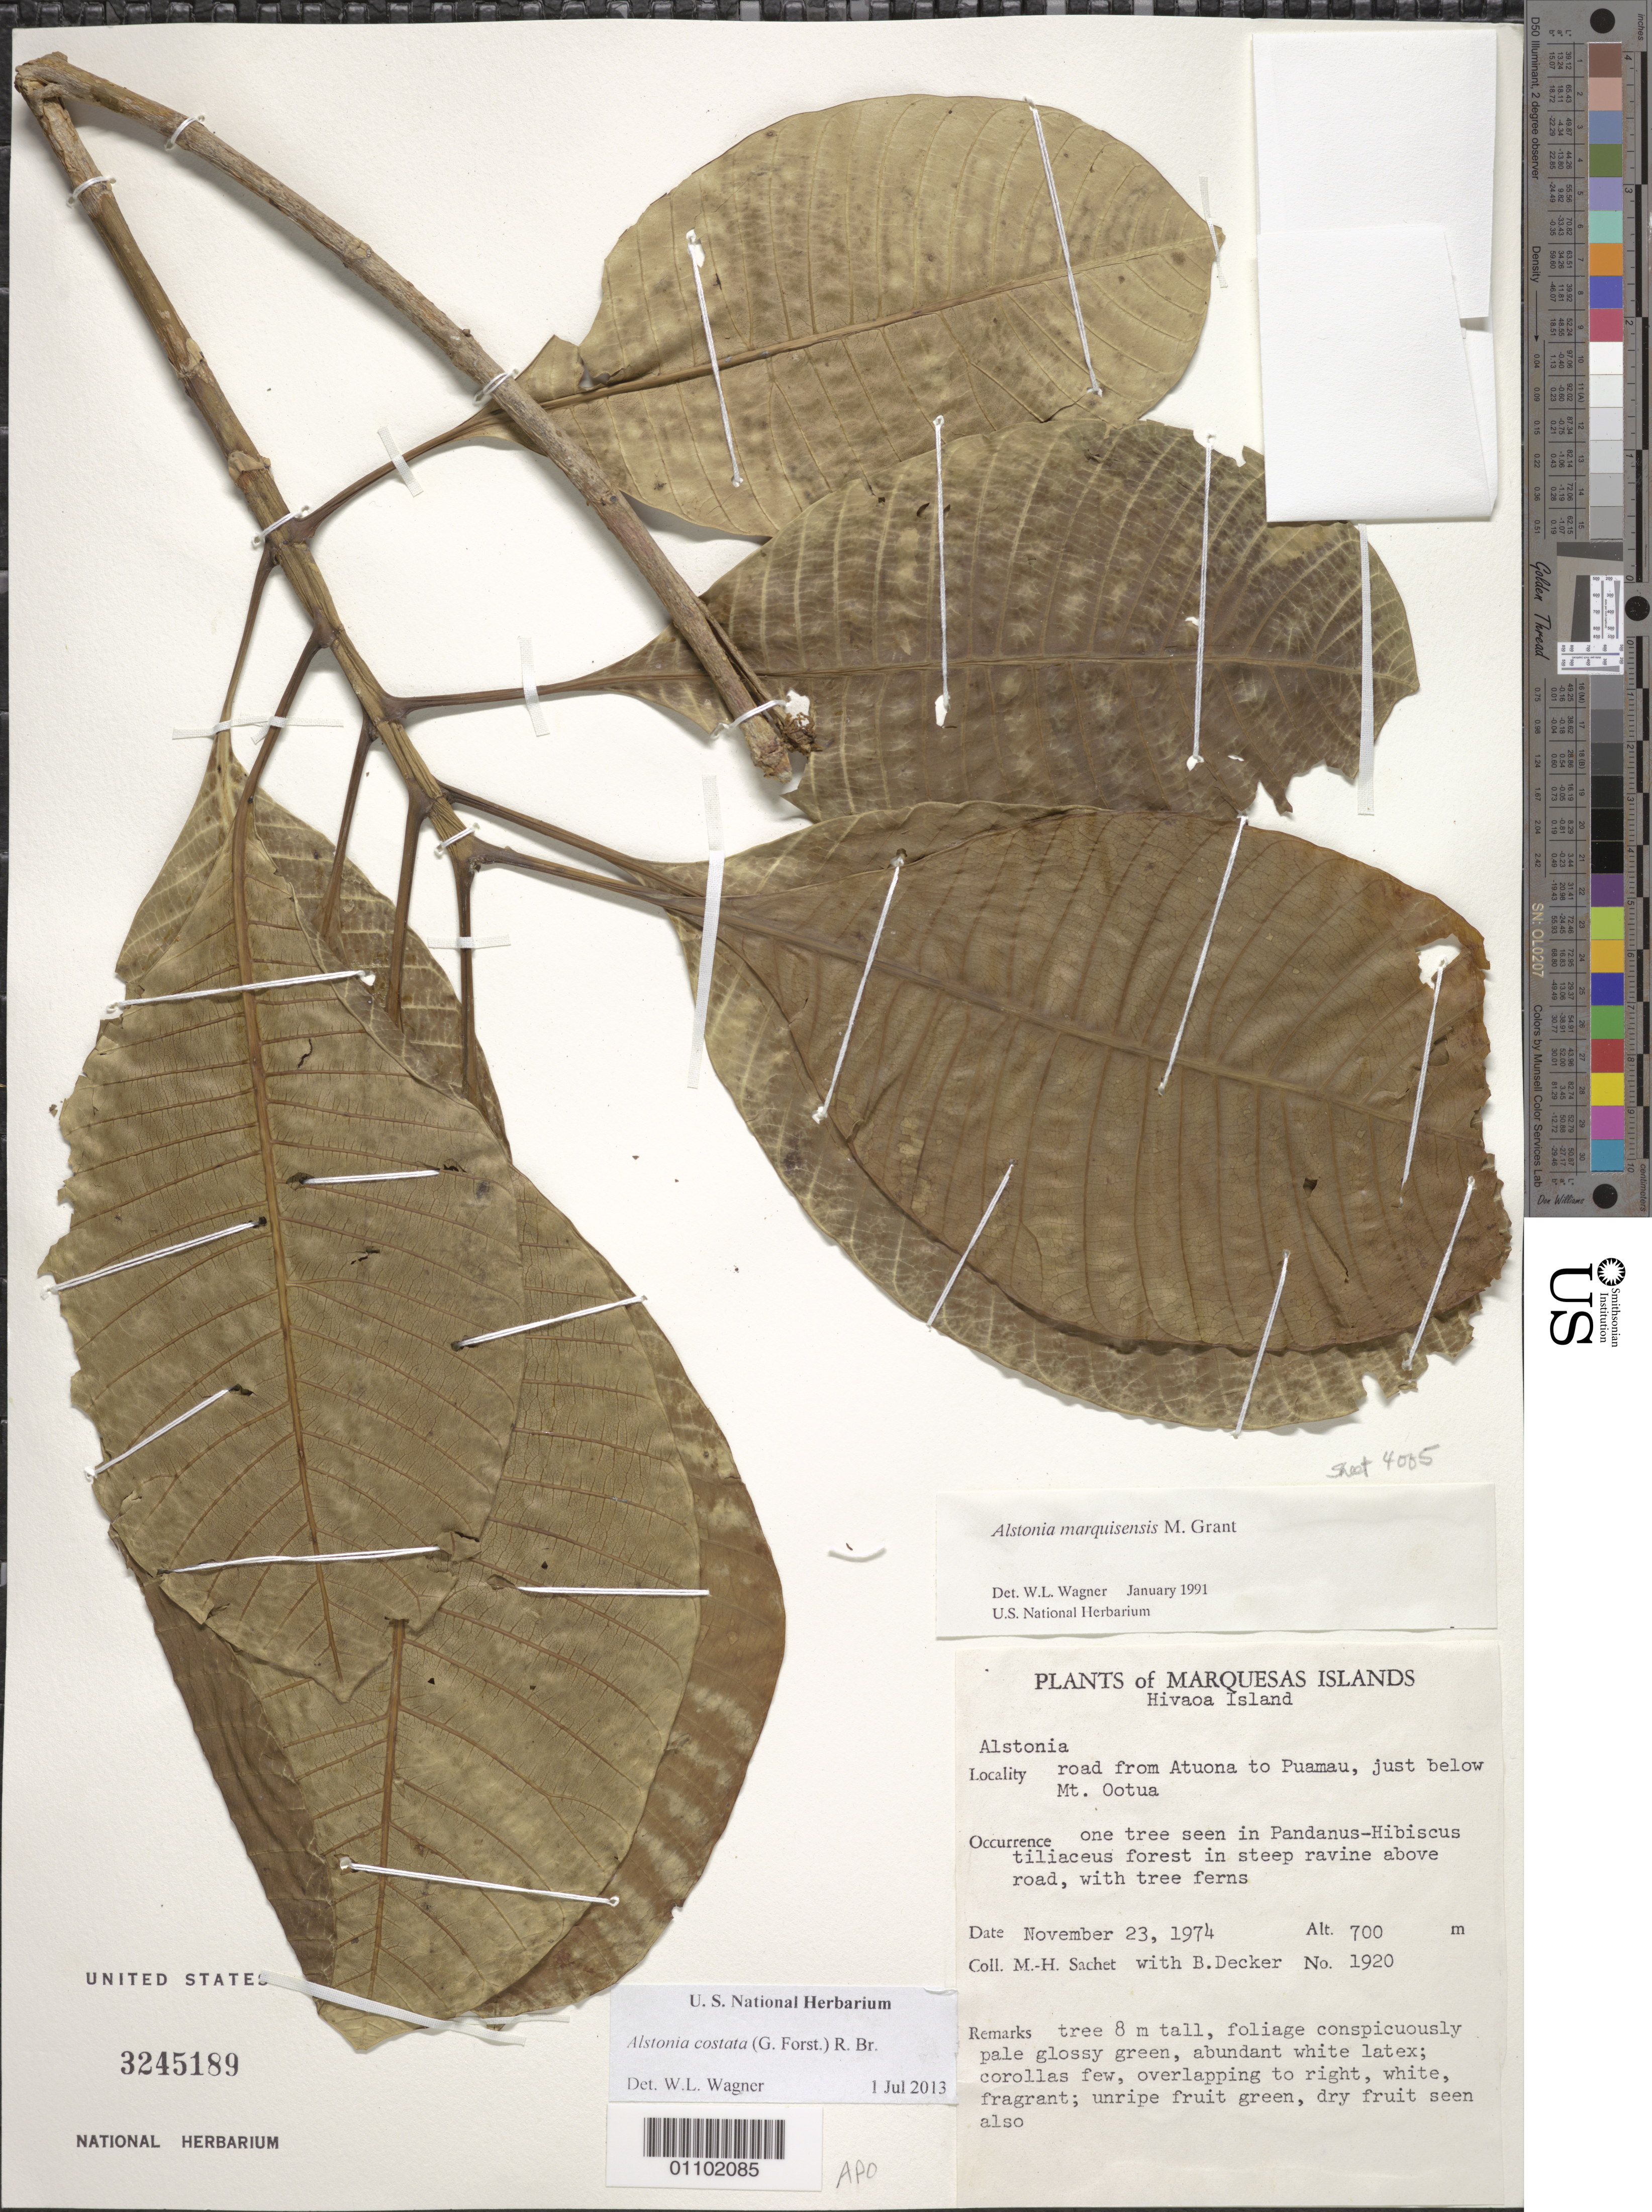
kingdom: Plantae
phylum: Tracheophyta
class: Magnoliopsida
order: Gentianales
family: Apocynaceae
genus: Alstonia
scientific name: Alstonia costata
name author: (G. Forst.) R. Br.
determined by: Lorence, David H., (PTBG), National Tropical Botanical Garden (UNITED STATES)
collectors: M.-H. Sachet & B. G. Decker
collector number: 1920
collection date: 1974-11-23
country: French Polynesia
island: Hiva Oa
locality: road from Atuona to Puamau, just below Mt. Ootua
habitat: One tree seen in Pandanus-Hibiscus tiliaceus forest in steep ravine above road, with tree ferns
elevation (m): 700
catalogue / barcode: US 3245189